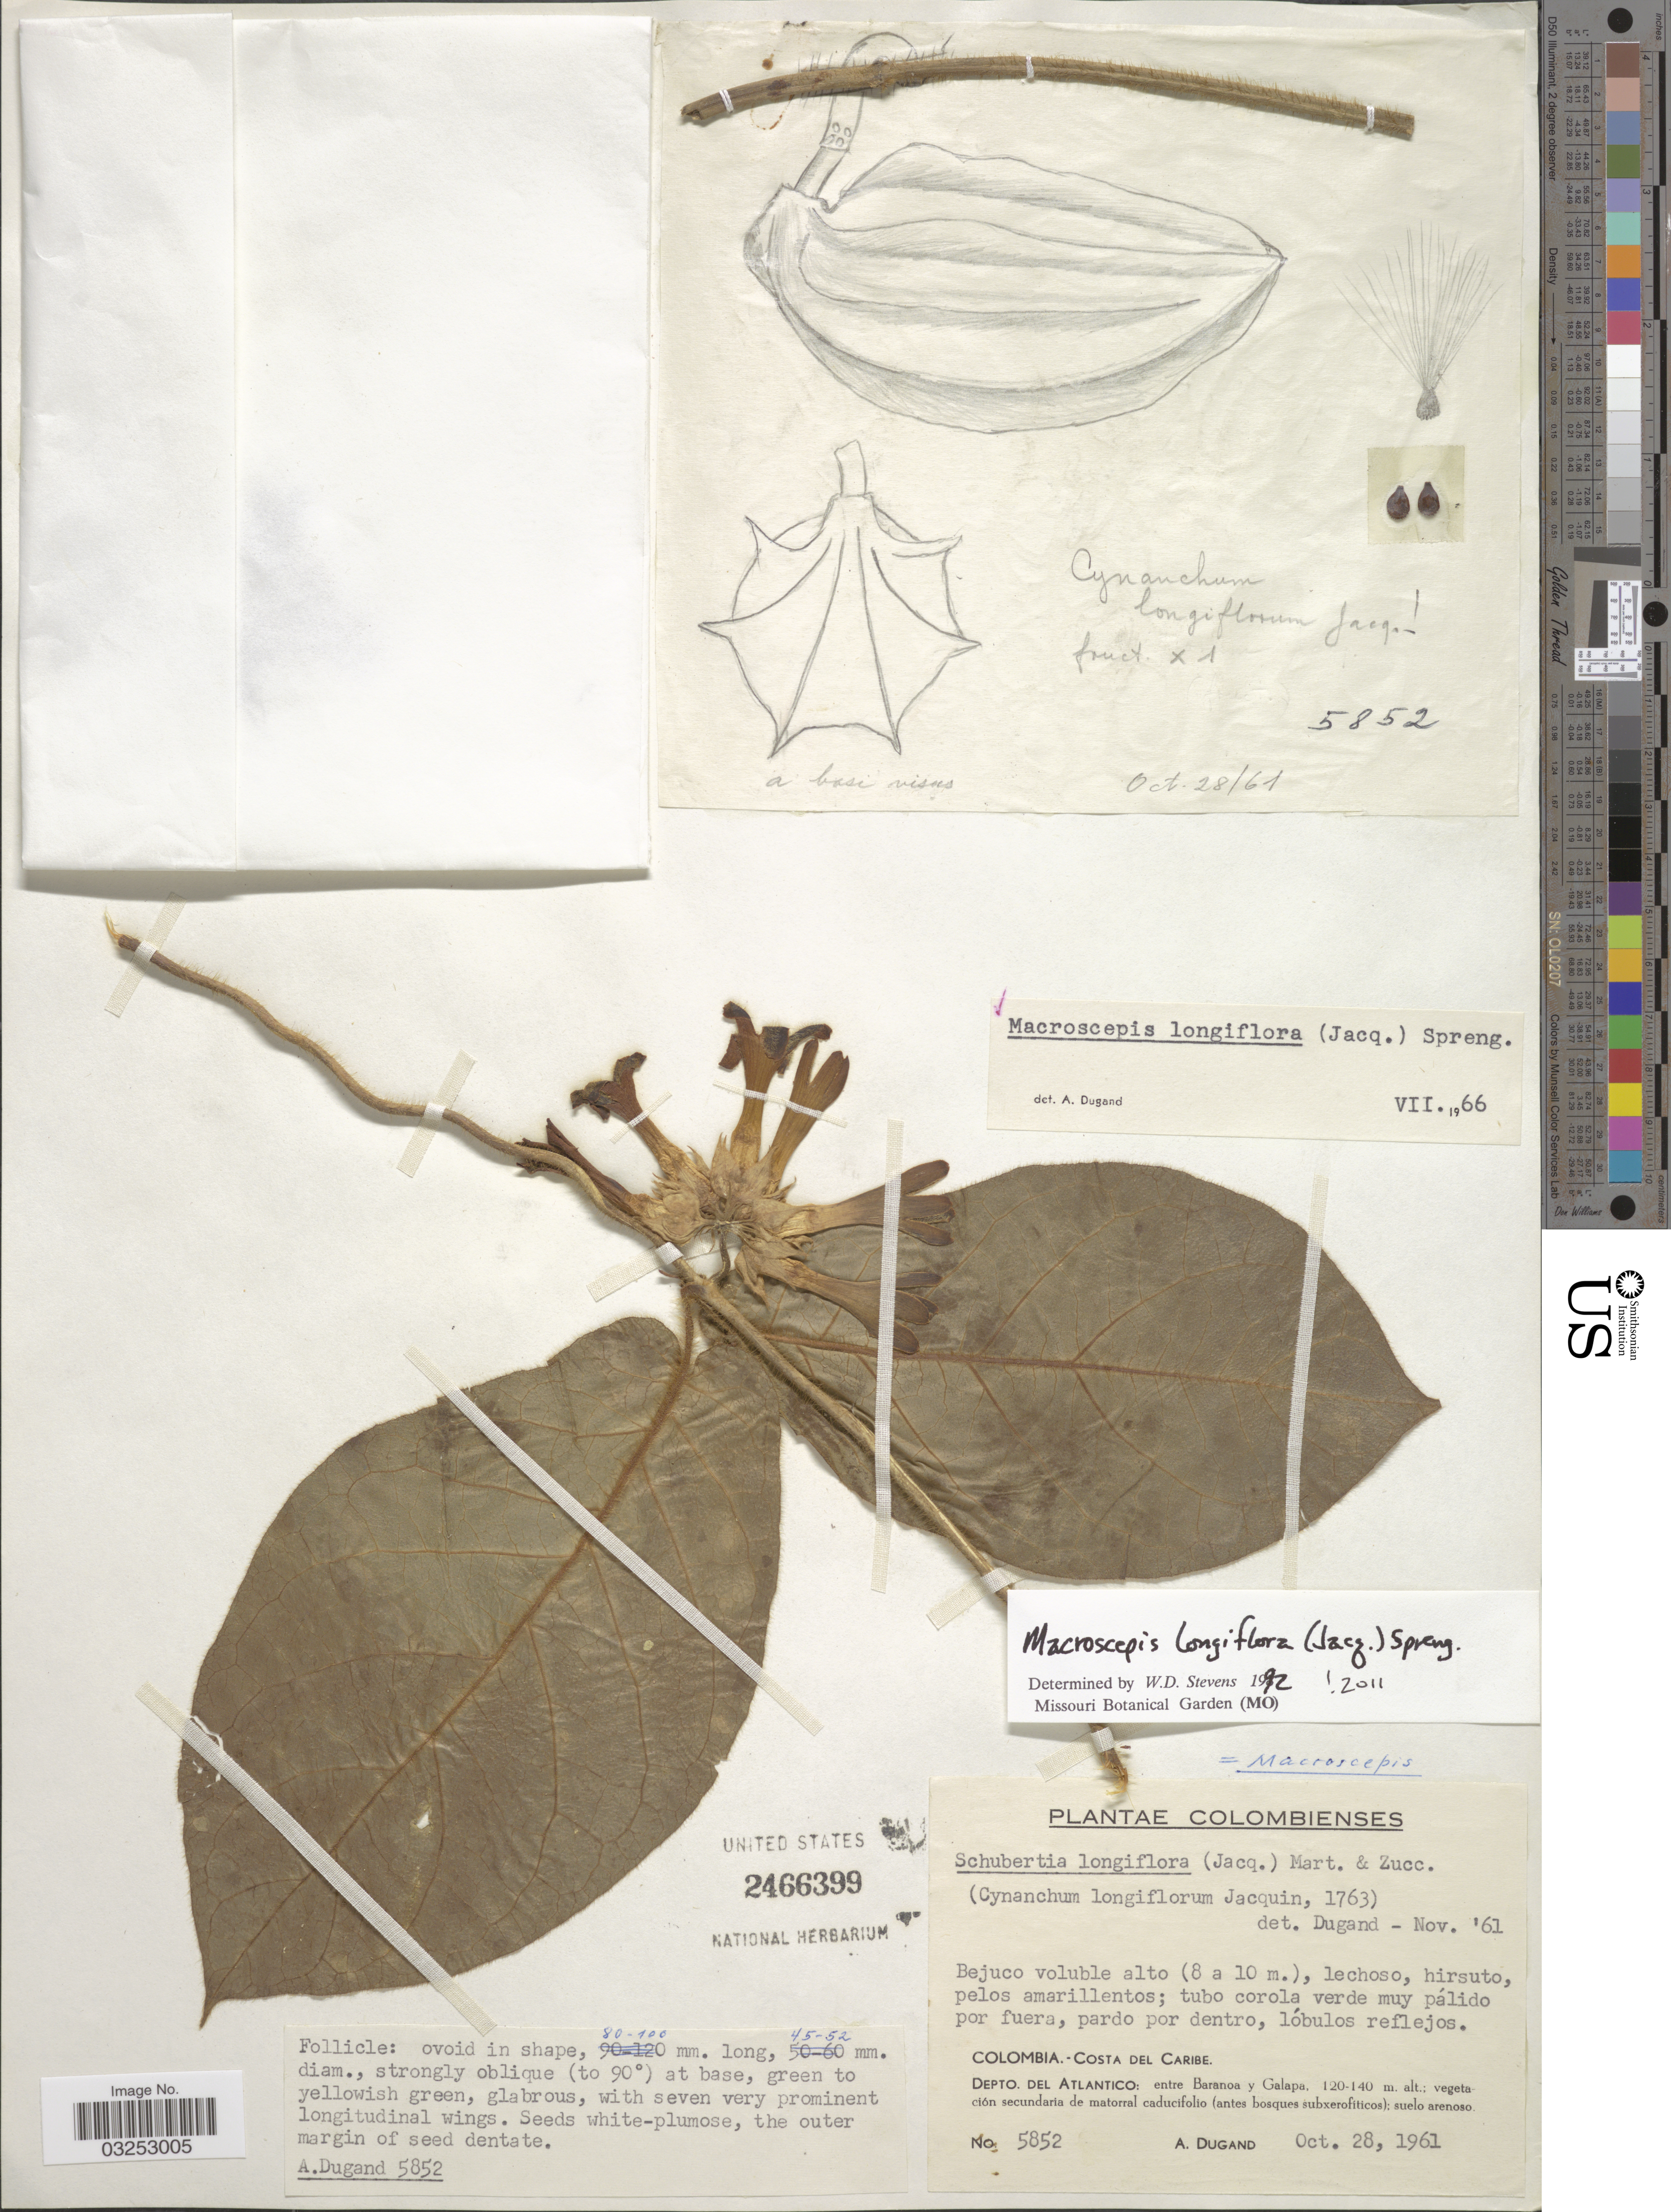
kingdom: Plantae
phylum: Tracheophyta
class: Magnoliopsida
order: Gentianales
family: Apocynaceae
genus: Macroscepis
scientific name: Macroscepis longiflora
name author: (Jacq.) Spreng.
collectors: A. Dugand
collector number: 5852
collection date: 1961-10-28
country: Colombia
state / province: Atlántico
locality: Costa Del Caribe, Depto. del Atlantico: entre Baranoa y Galapa.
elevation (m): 120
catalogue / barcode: US 2466399